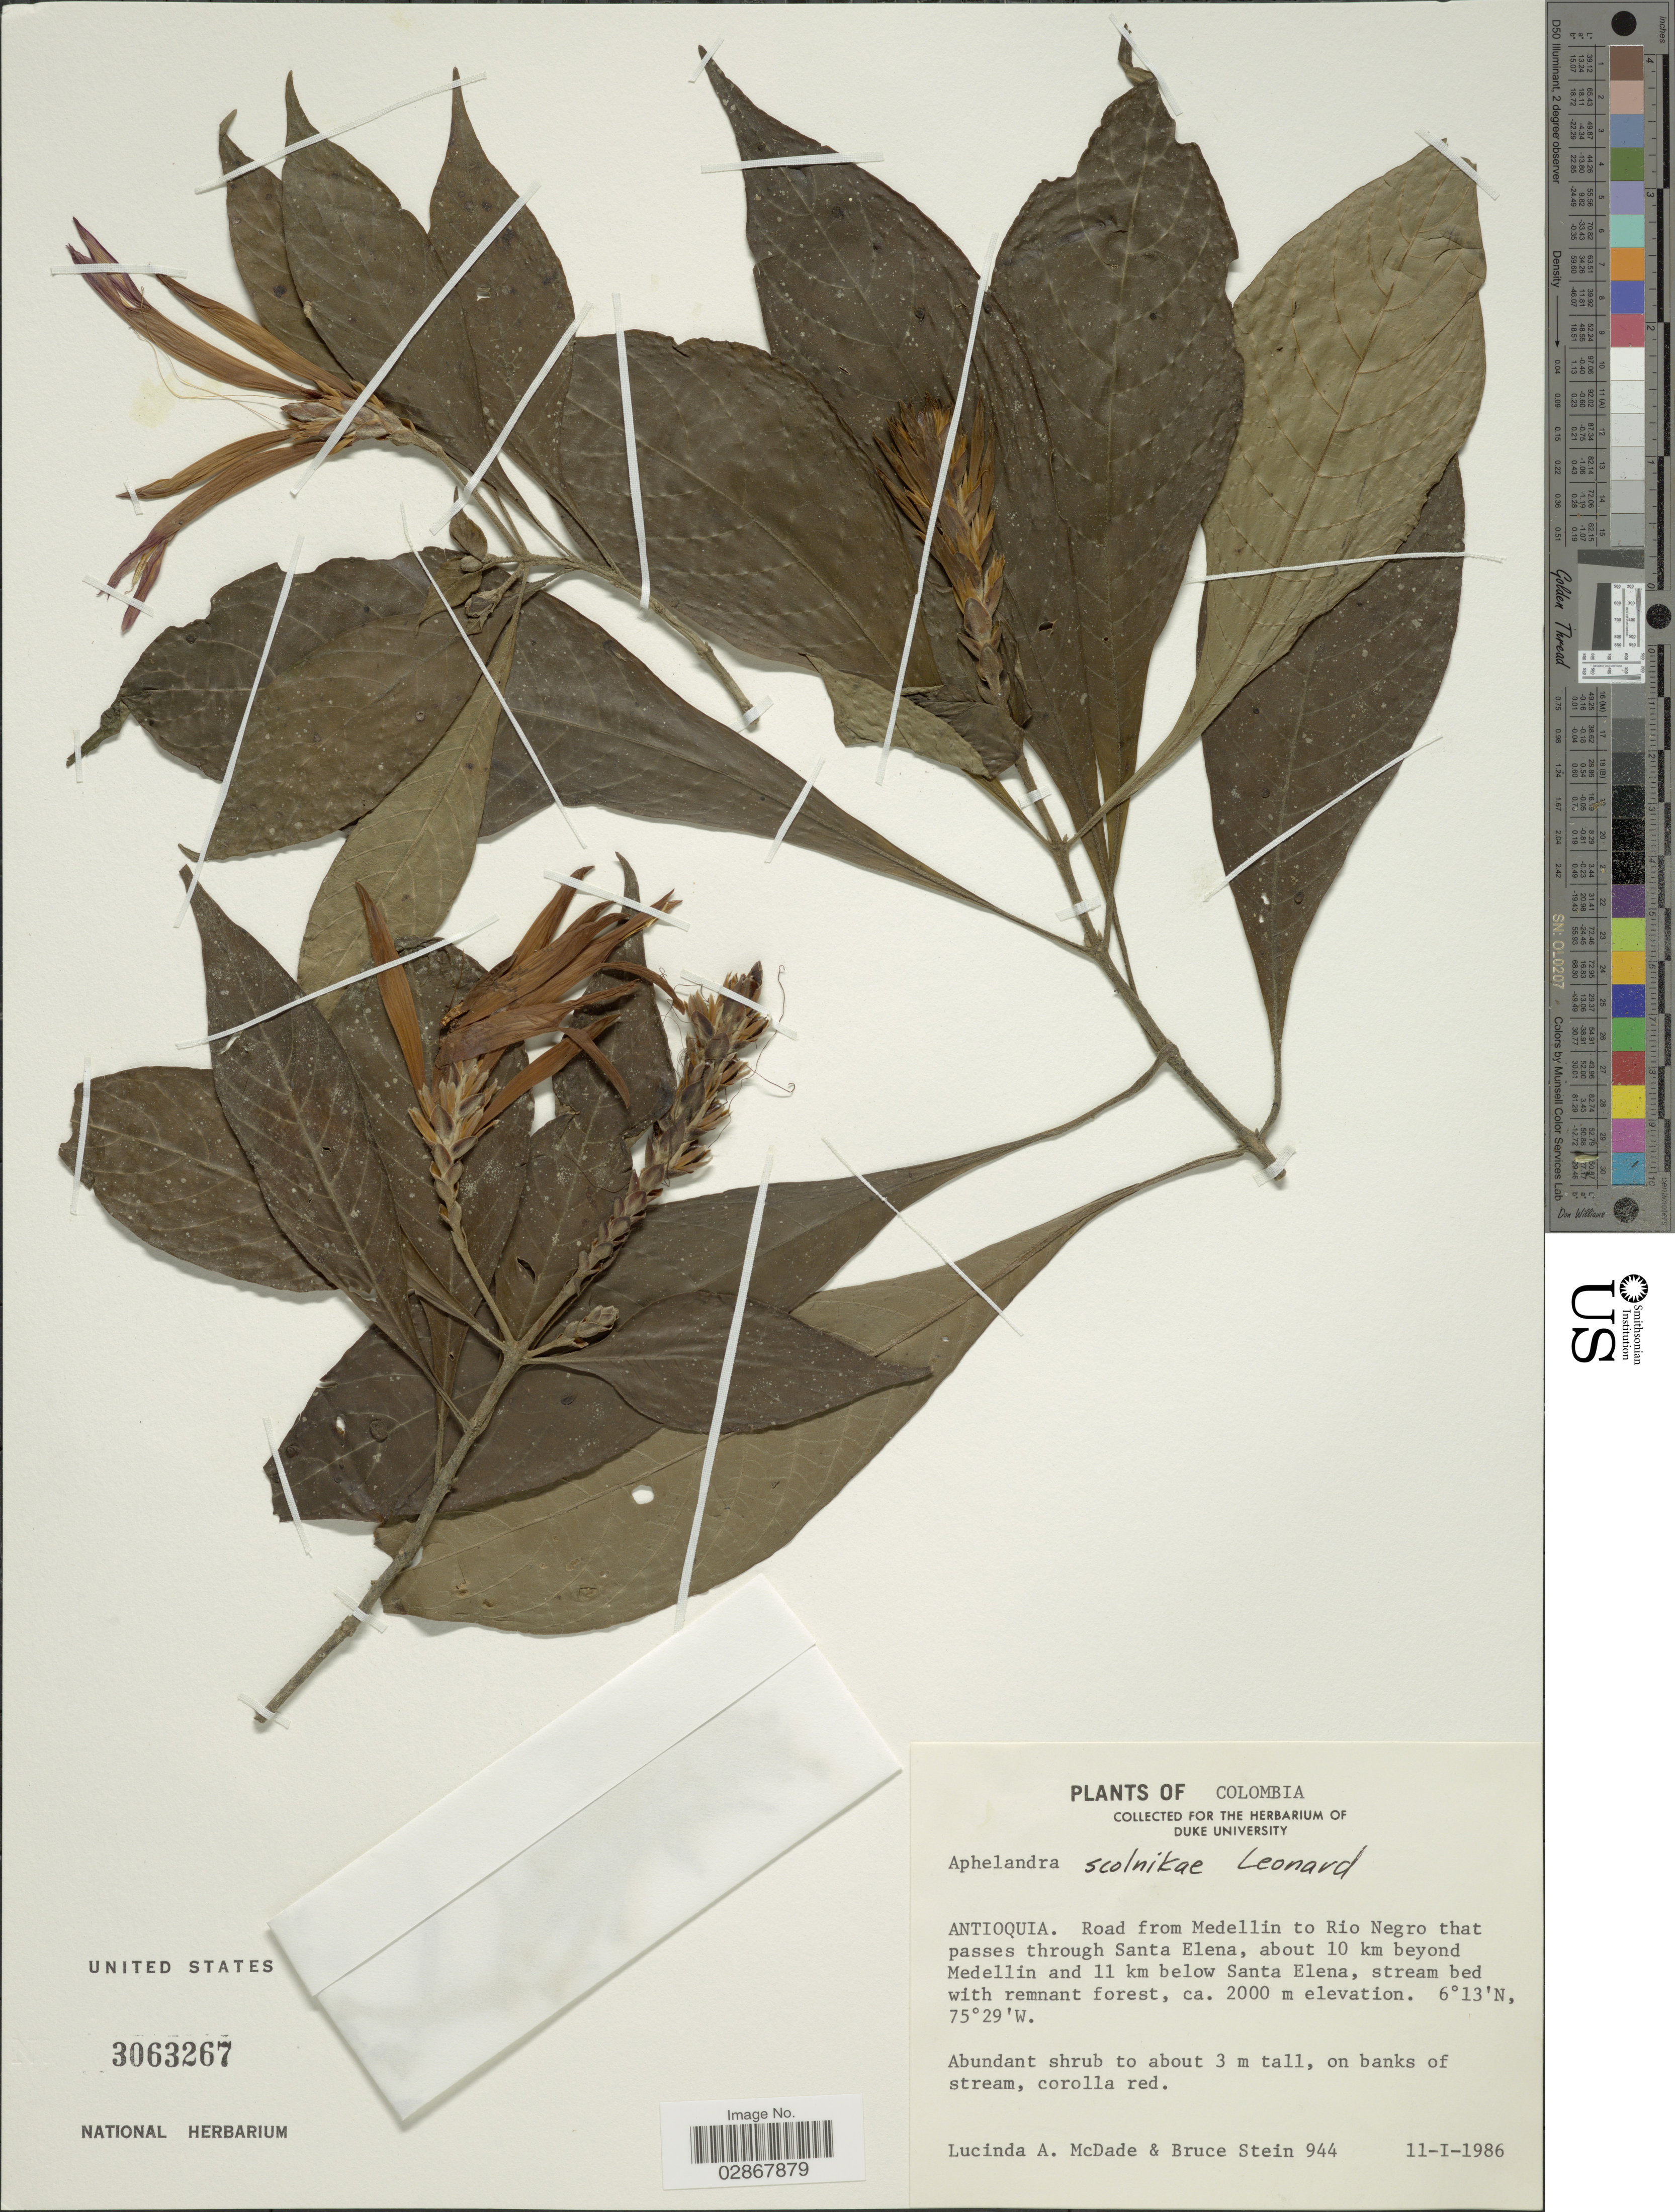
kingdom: Plantae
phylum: Tracheophyta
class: Magnoliopsida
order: Lamiales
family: Acanthaceae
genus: Aphelandra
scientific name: Aphelandra scolnikae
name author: Leonard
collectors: L. McDade & B. A. Stein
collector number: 944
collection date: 1986-01-11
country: Colombia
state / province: Antioquia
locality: Road from Medellin to Rio Negro that passes through Santa Elena, about 10 km beyond Medellin and 11 km below Santa Elena.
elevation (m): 2000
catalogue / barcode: US 3063267